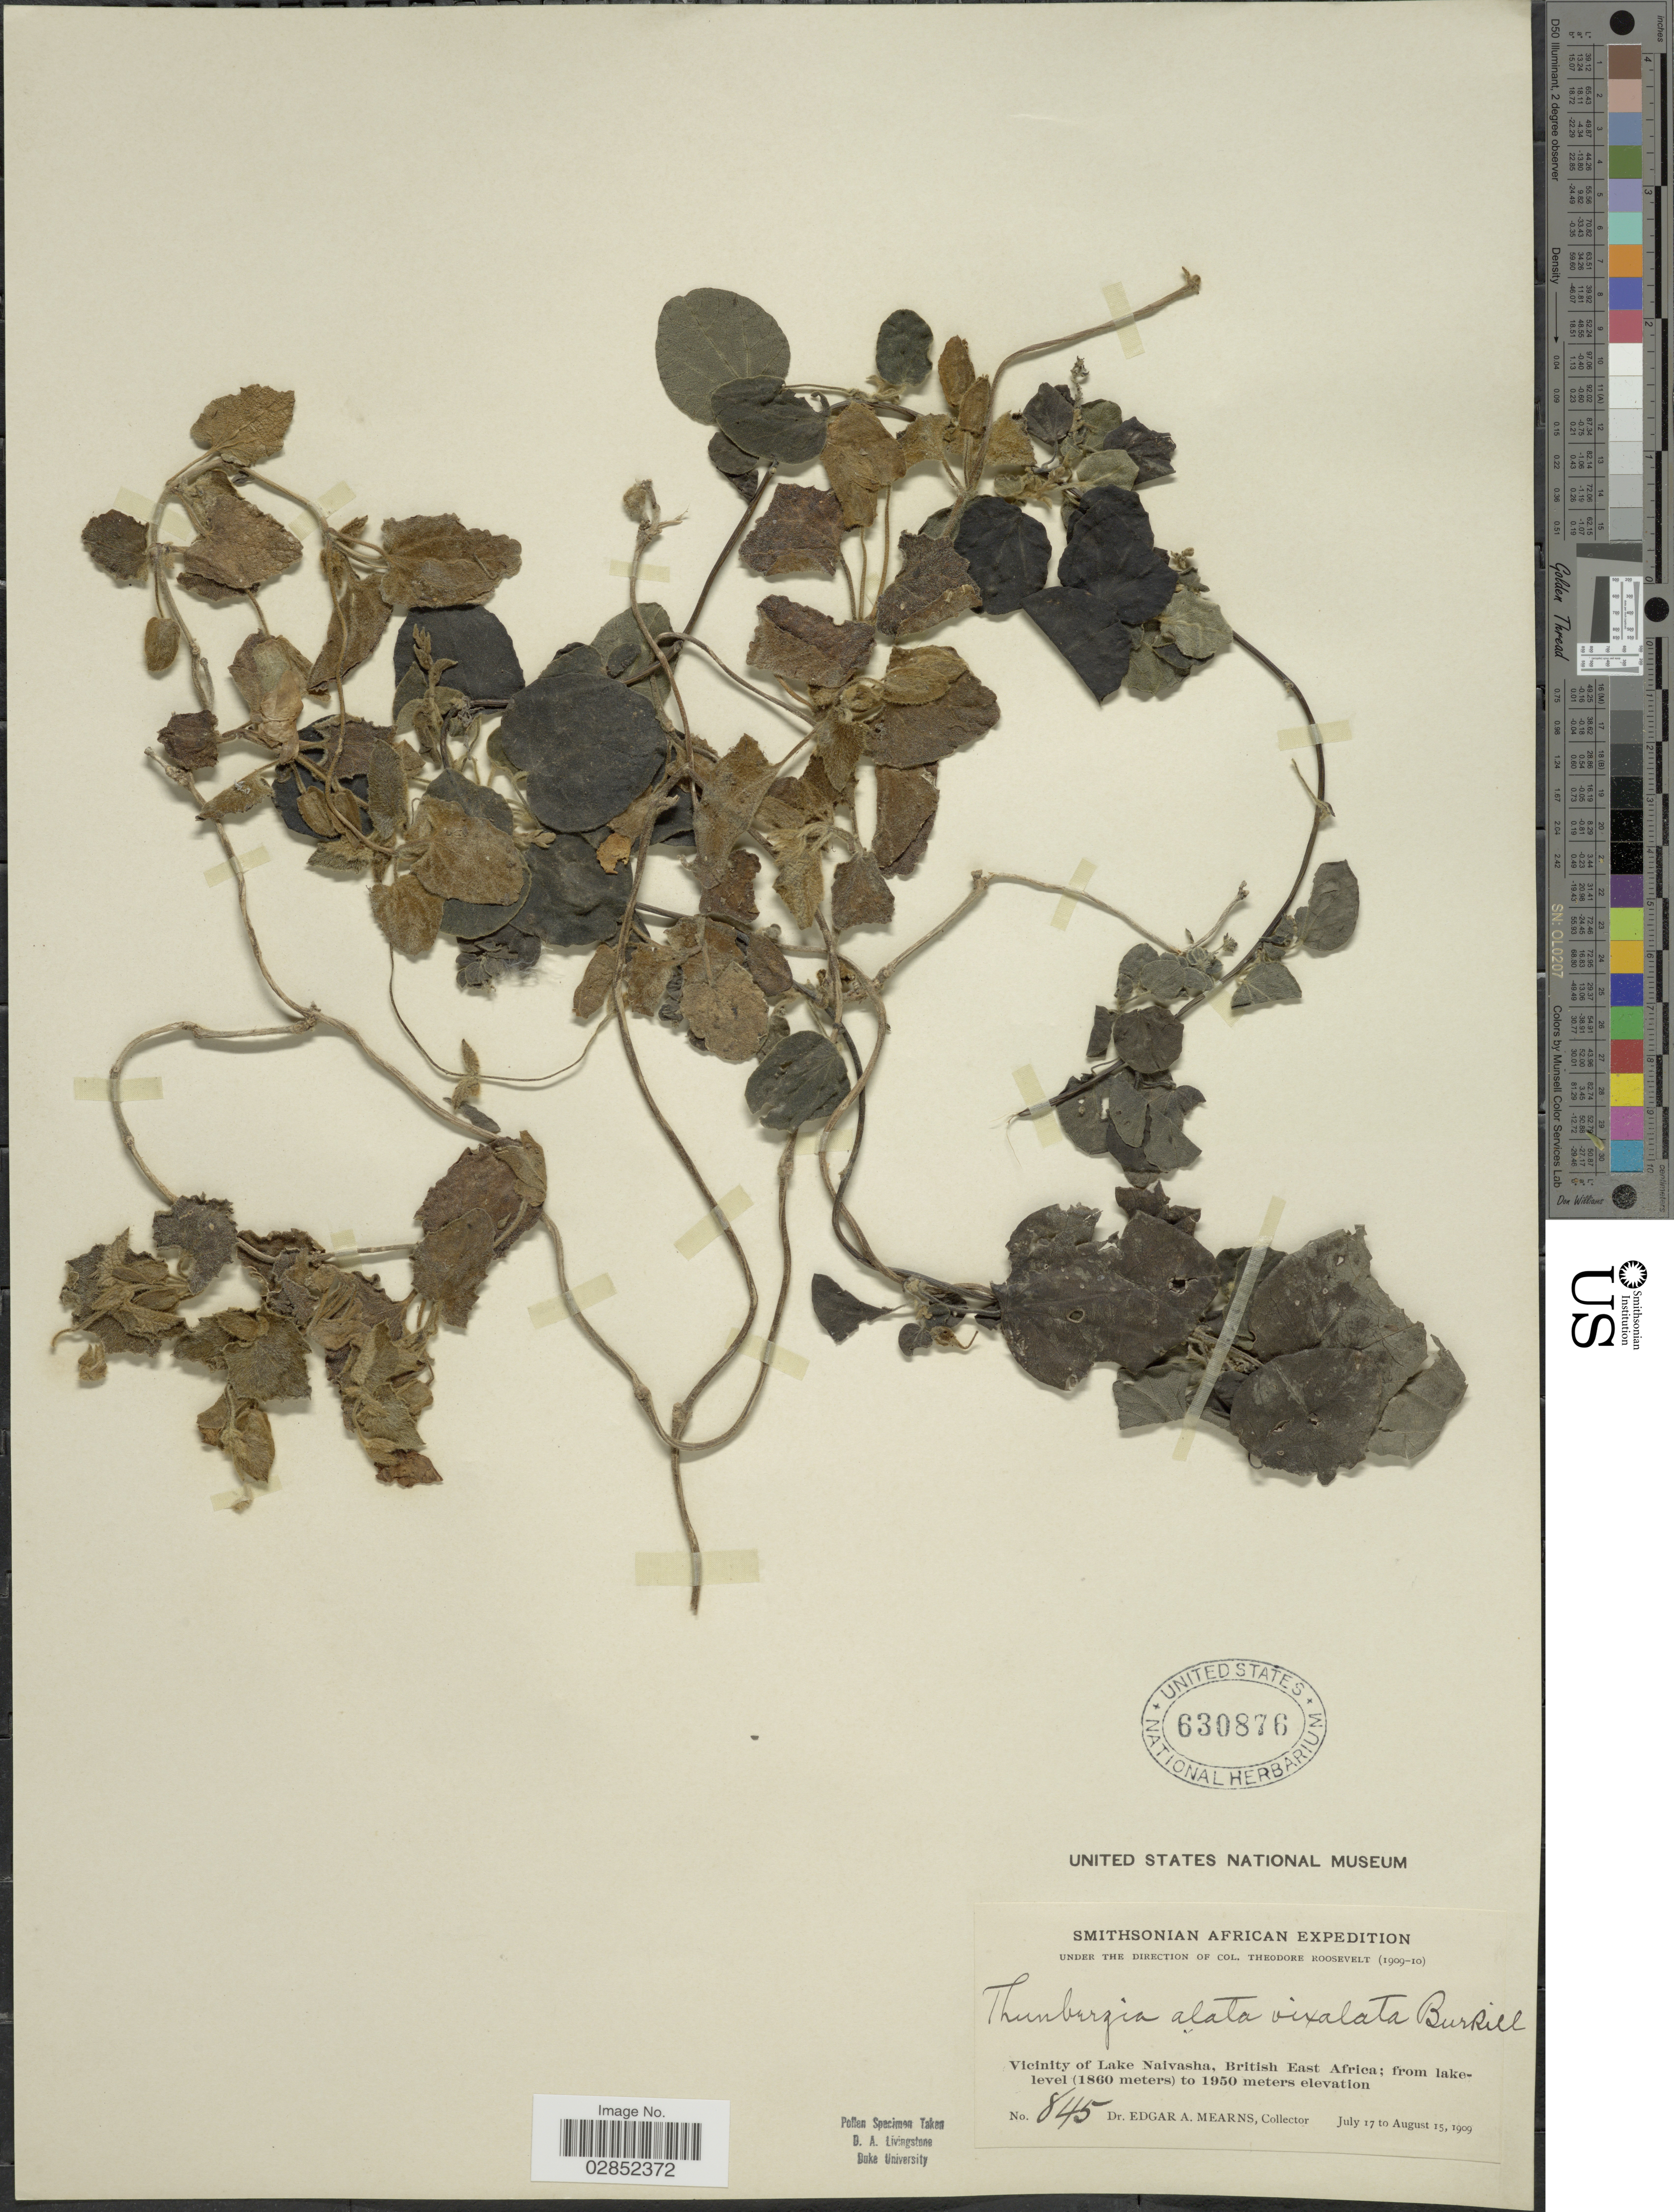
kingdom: Plantae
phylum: Tracheophyta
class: Magnoliopsida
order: Lamiales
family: Acanthaceae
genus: Thunbergia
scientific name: Thunbergia alata var. vixalata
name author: Burkill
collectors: E. A. Mearns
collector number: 845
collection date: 1909-07-17/1909-08-15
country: Kenya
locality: Vicinity of Lake Naivasha, British East Africa.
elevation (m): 1860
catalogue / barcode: US 630876